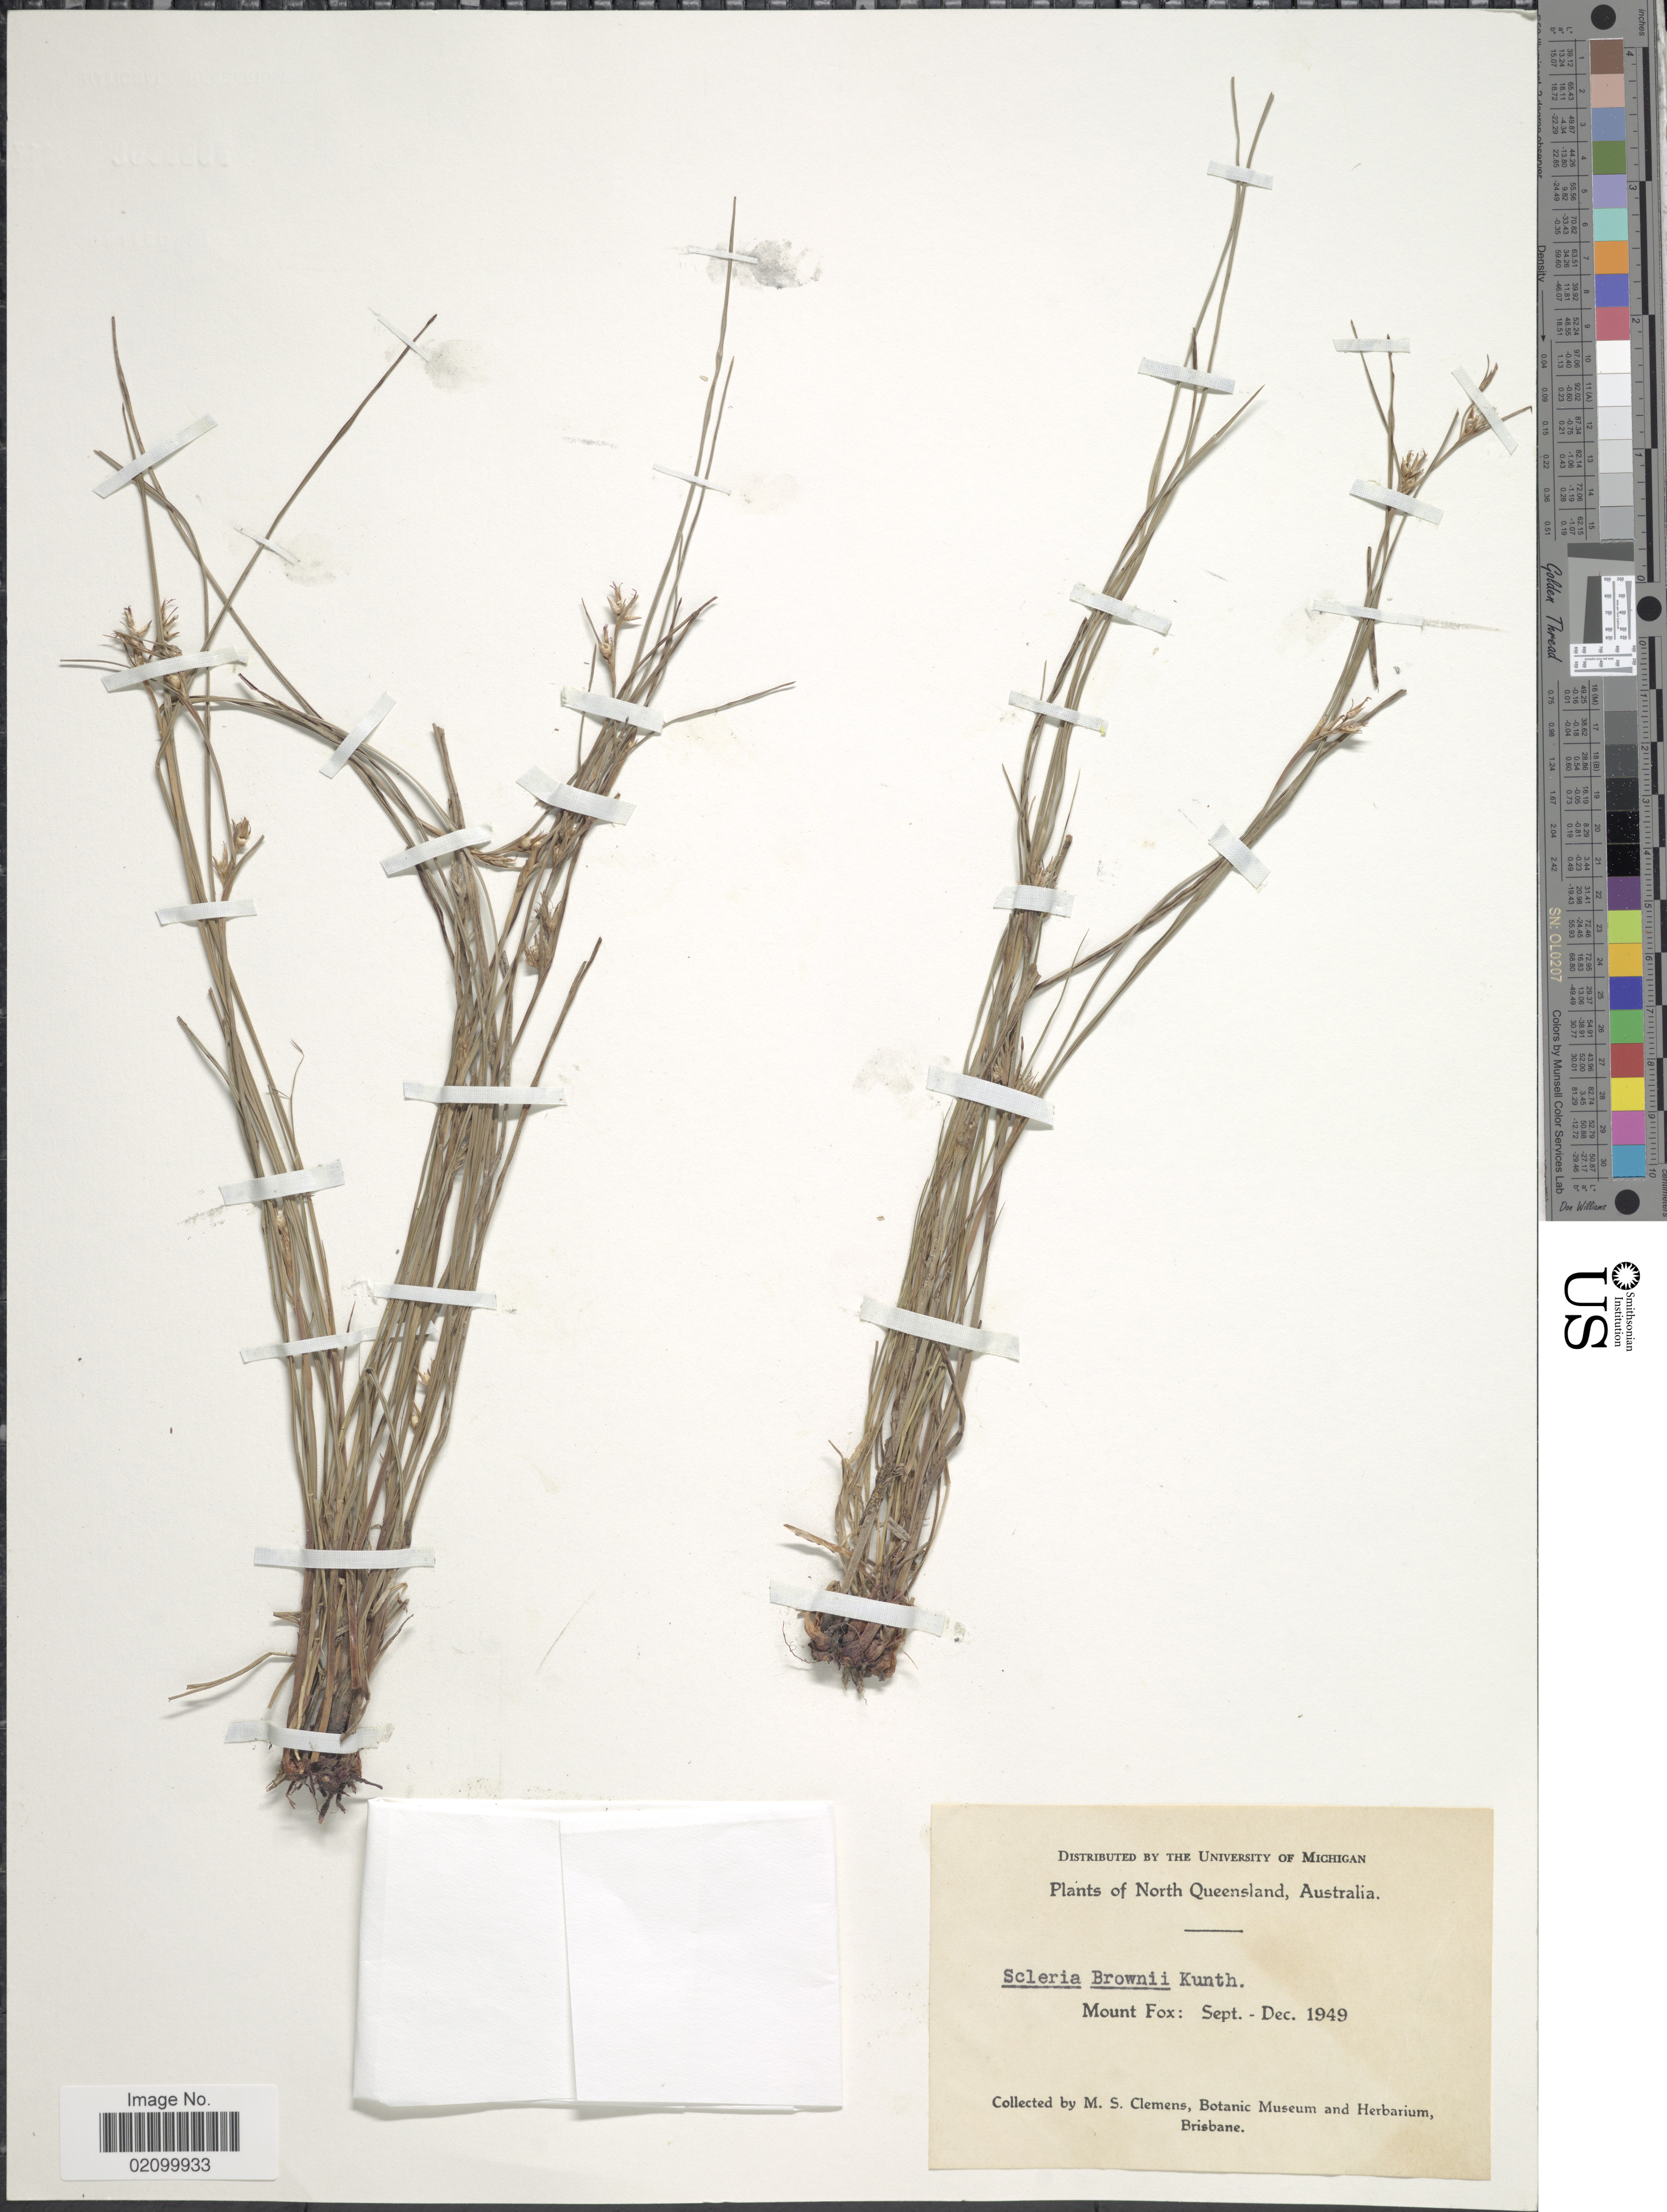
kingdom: Plantae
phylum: Tracheophyta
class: Liliopsida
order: Poales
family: Cyperaceae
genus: Scleria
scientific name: Scleria brownii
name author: Kunth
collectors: M. S. Clemens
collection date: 1949-09/1949-12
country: Australia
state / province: Queensland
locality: North Queensland. Mount Fox